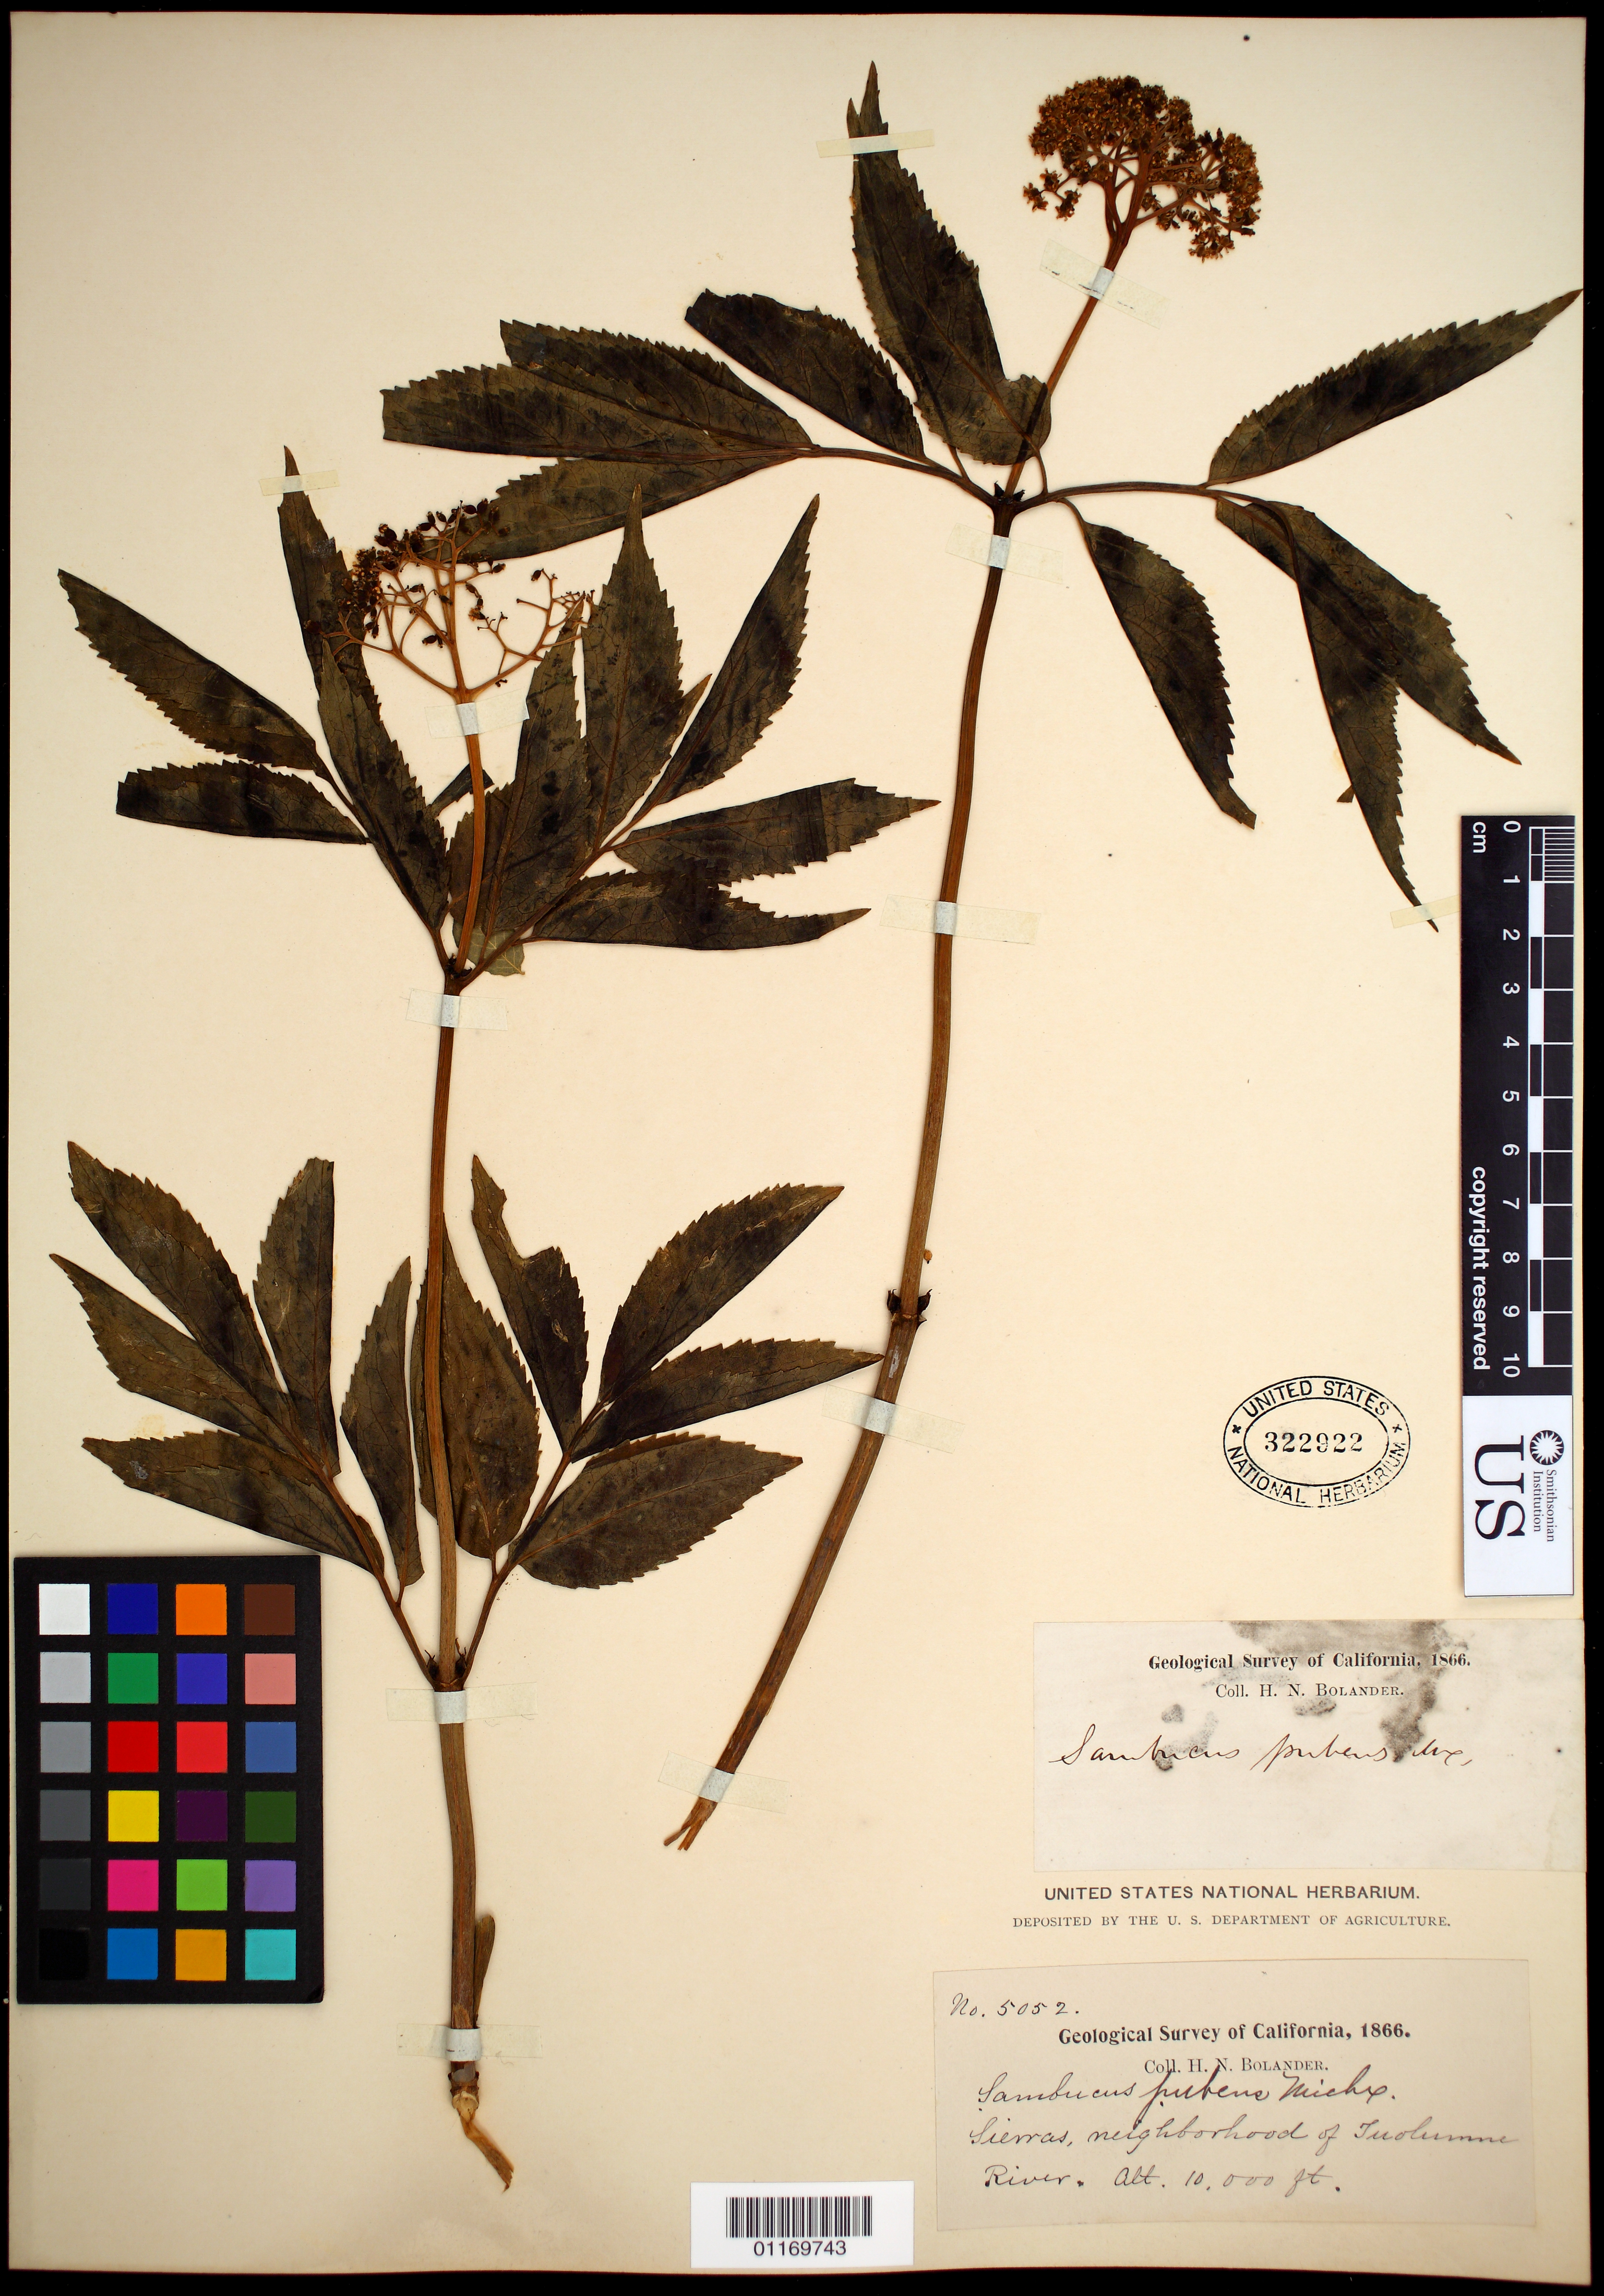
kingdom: Plantae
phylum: Tracheophyta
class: Magnoliopsida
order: Dipsacales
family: Viburnaceae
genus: Sambucus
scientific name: Sambucus pubens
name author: Michx.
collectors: H. Bolander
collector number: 5052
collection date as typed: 1866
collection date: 1866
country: United States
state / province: California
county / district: Tuolumne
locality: Sierras, neighborhood of Tuolumne River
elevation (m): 3048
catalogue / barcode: US 322922